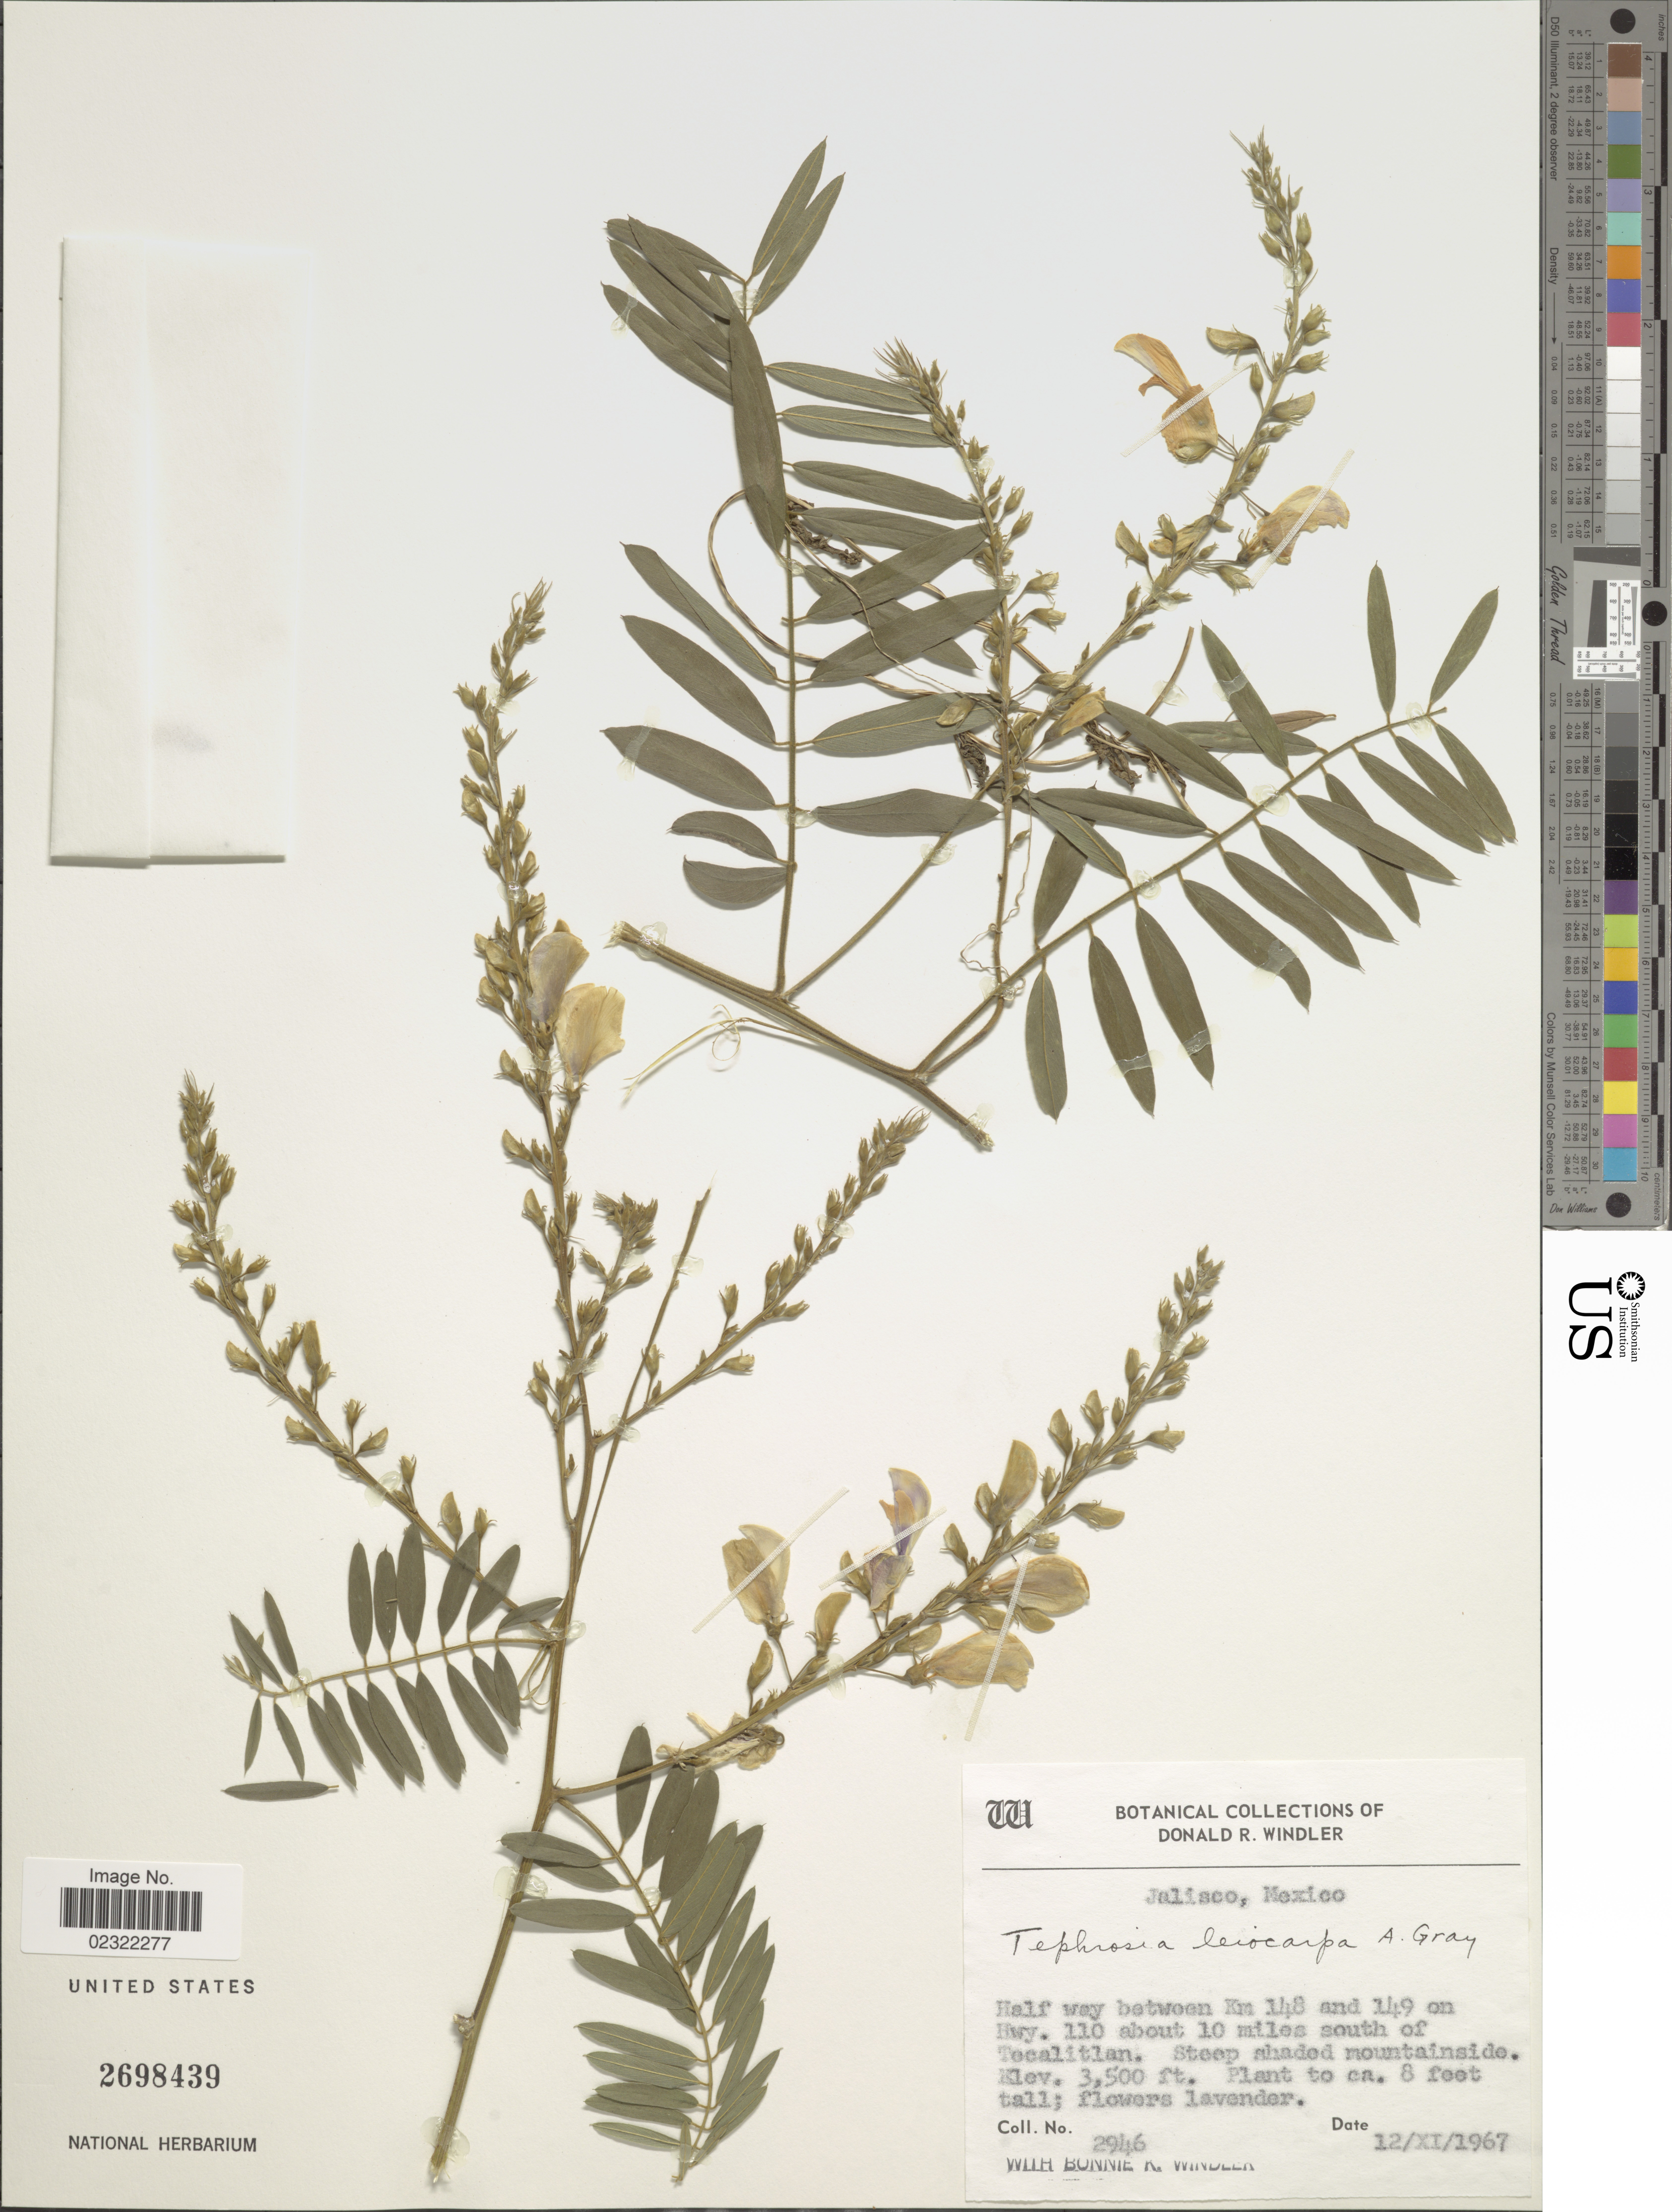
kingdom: Plantae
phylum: Tracheophyta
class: Magnoliopsida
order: Fabales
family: Fabaceae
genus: Tephrosia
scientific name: Tephrosia leiocarpa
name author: A. Gray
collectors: Windler, B. K.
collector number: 2946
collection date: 1967-11-12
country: Mexico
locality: Half way between Km 148 and 149 on Hwy. 110 about 10 miles south of Tecalitlan.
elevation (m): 1067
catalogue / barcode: US 2698439